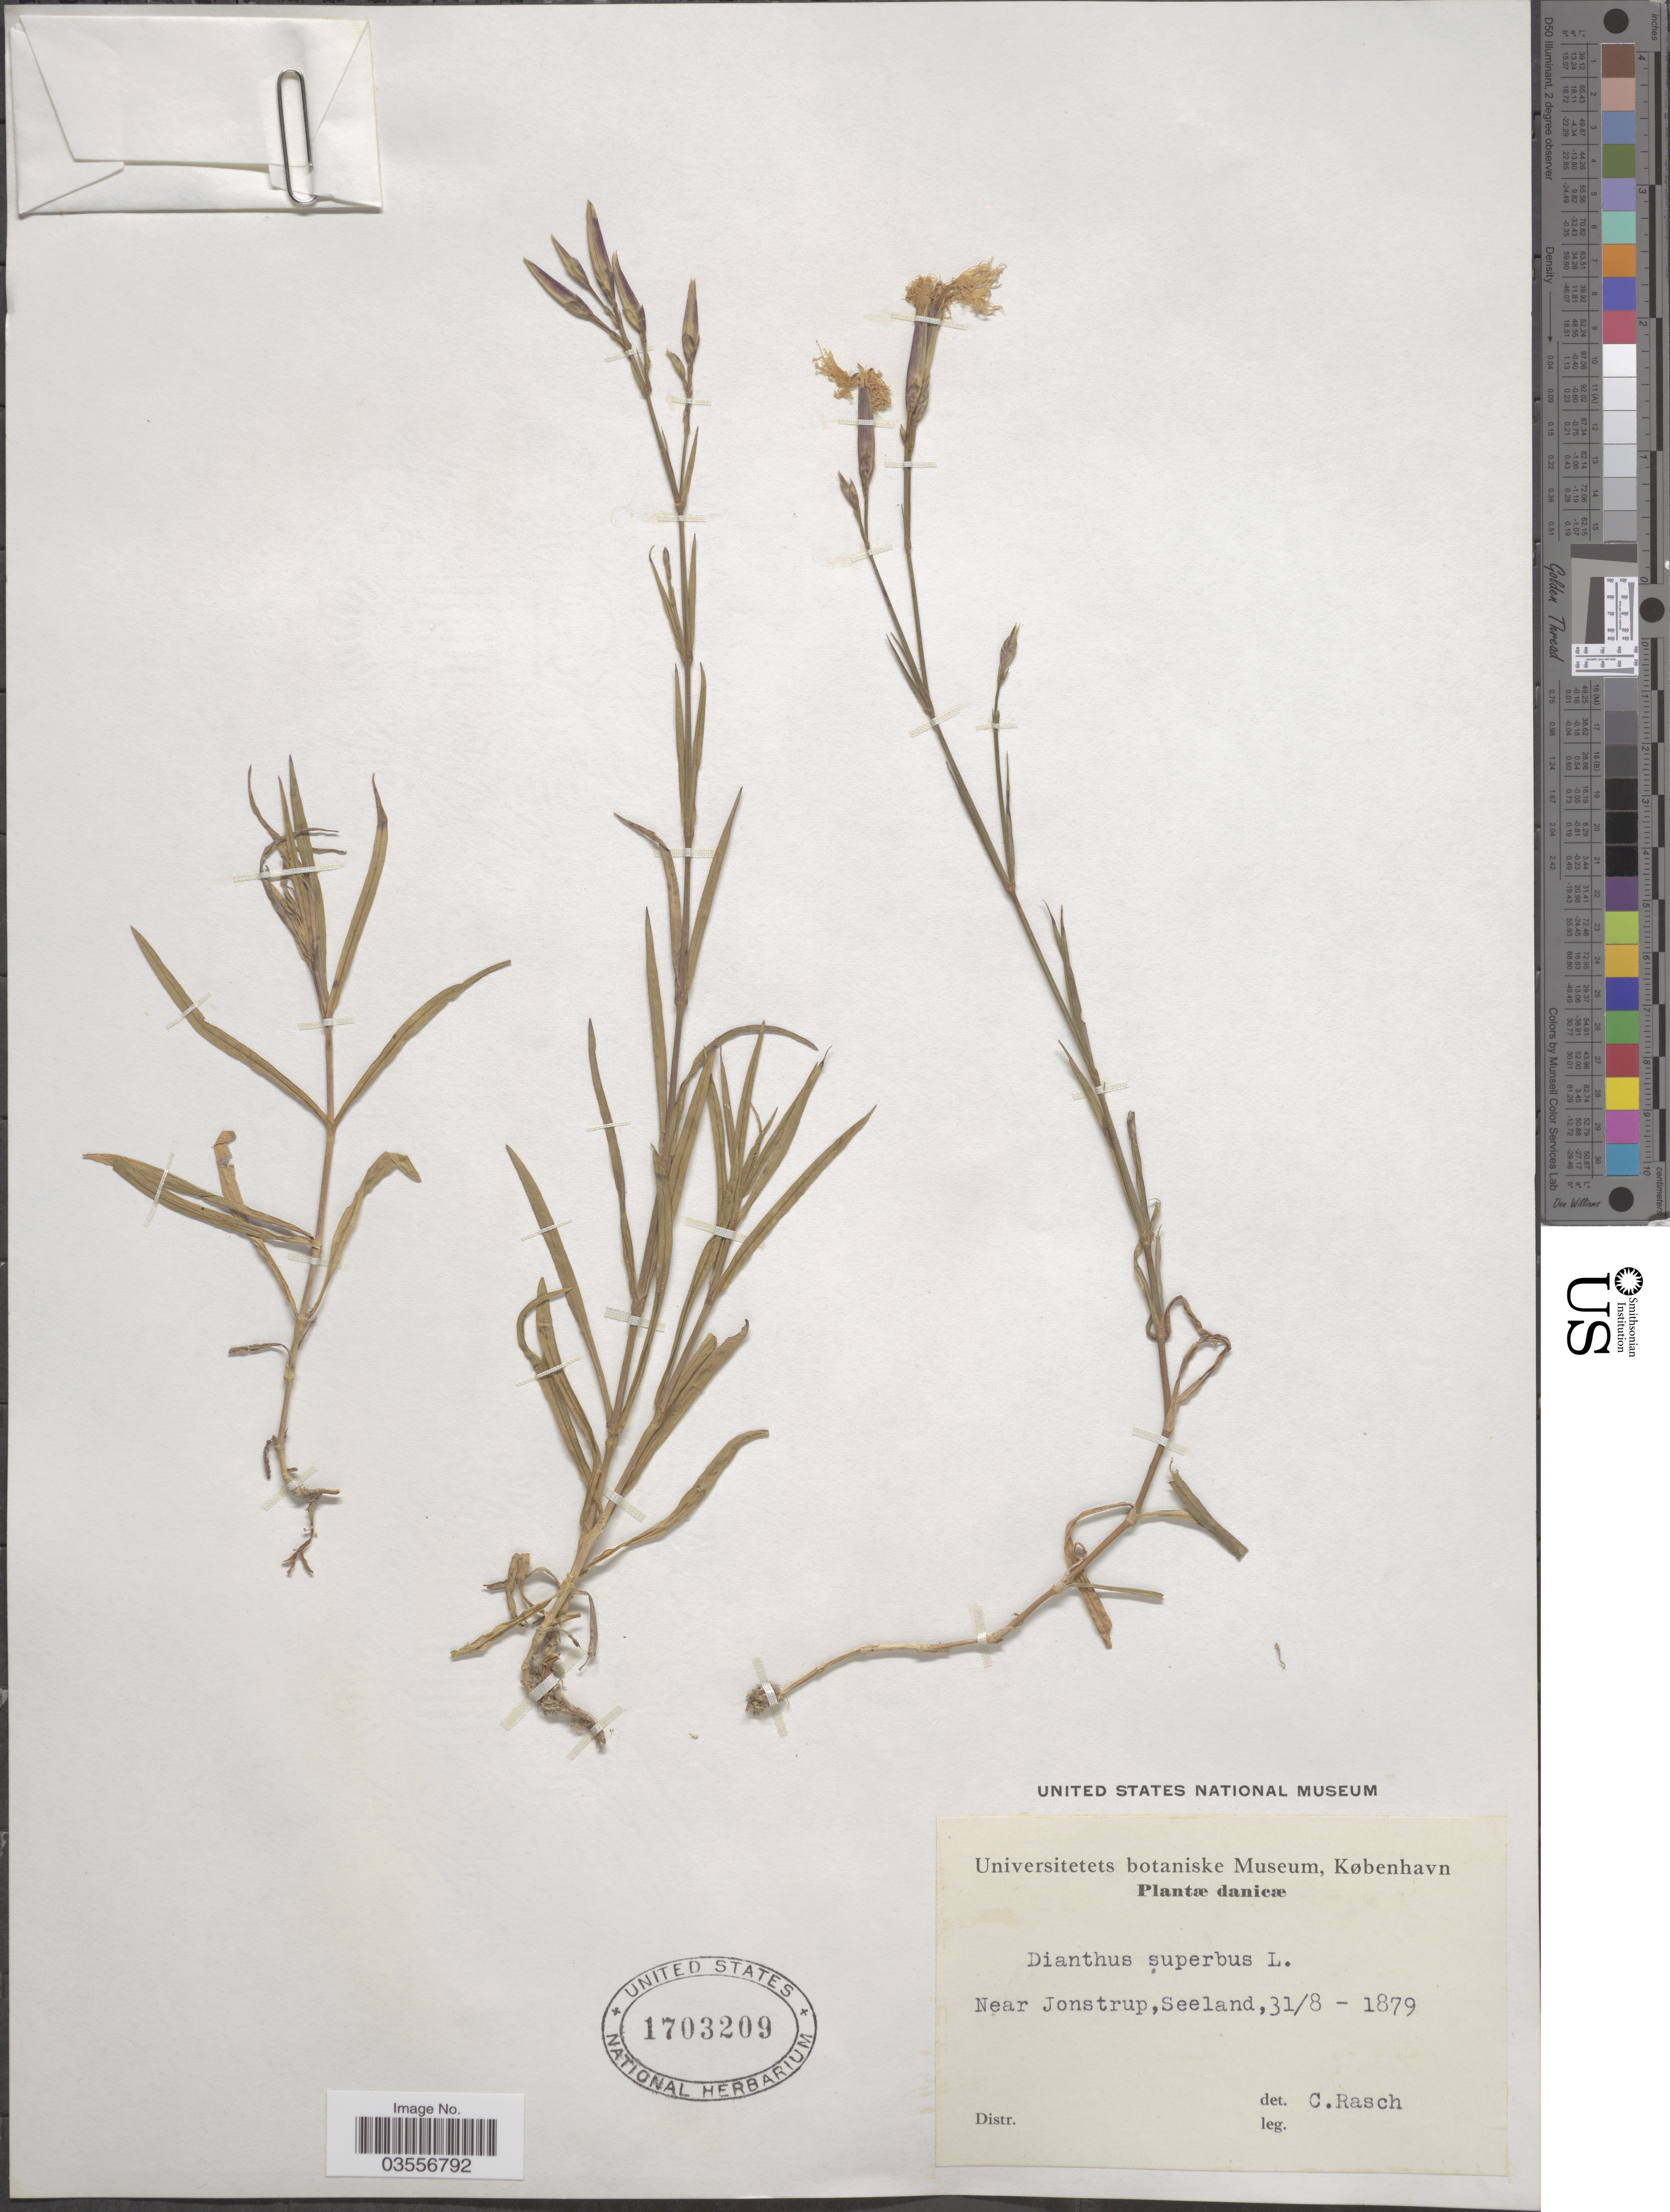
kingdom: Plantae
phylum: Tracheophyta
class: Magnoliopsida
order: Caryophyllales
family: Caryophyllaceae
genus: Dianthus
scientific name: Dianthus superbus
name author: L.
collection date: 1879-08-31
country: Denmark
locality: Danicæ. Near Jonstrup, Seeland.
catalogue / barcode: US 1703209